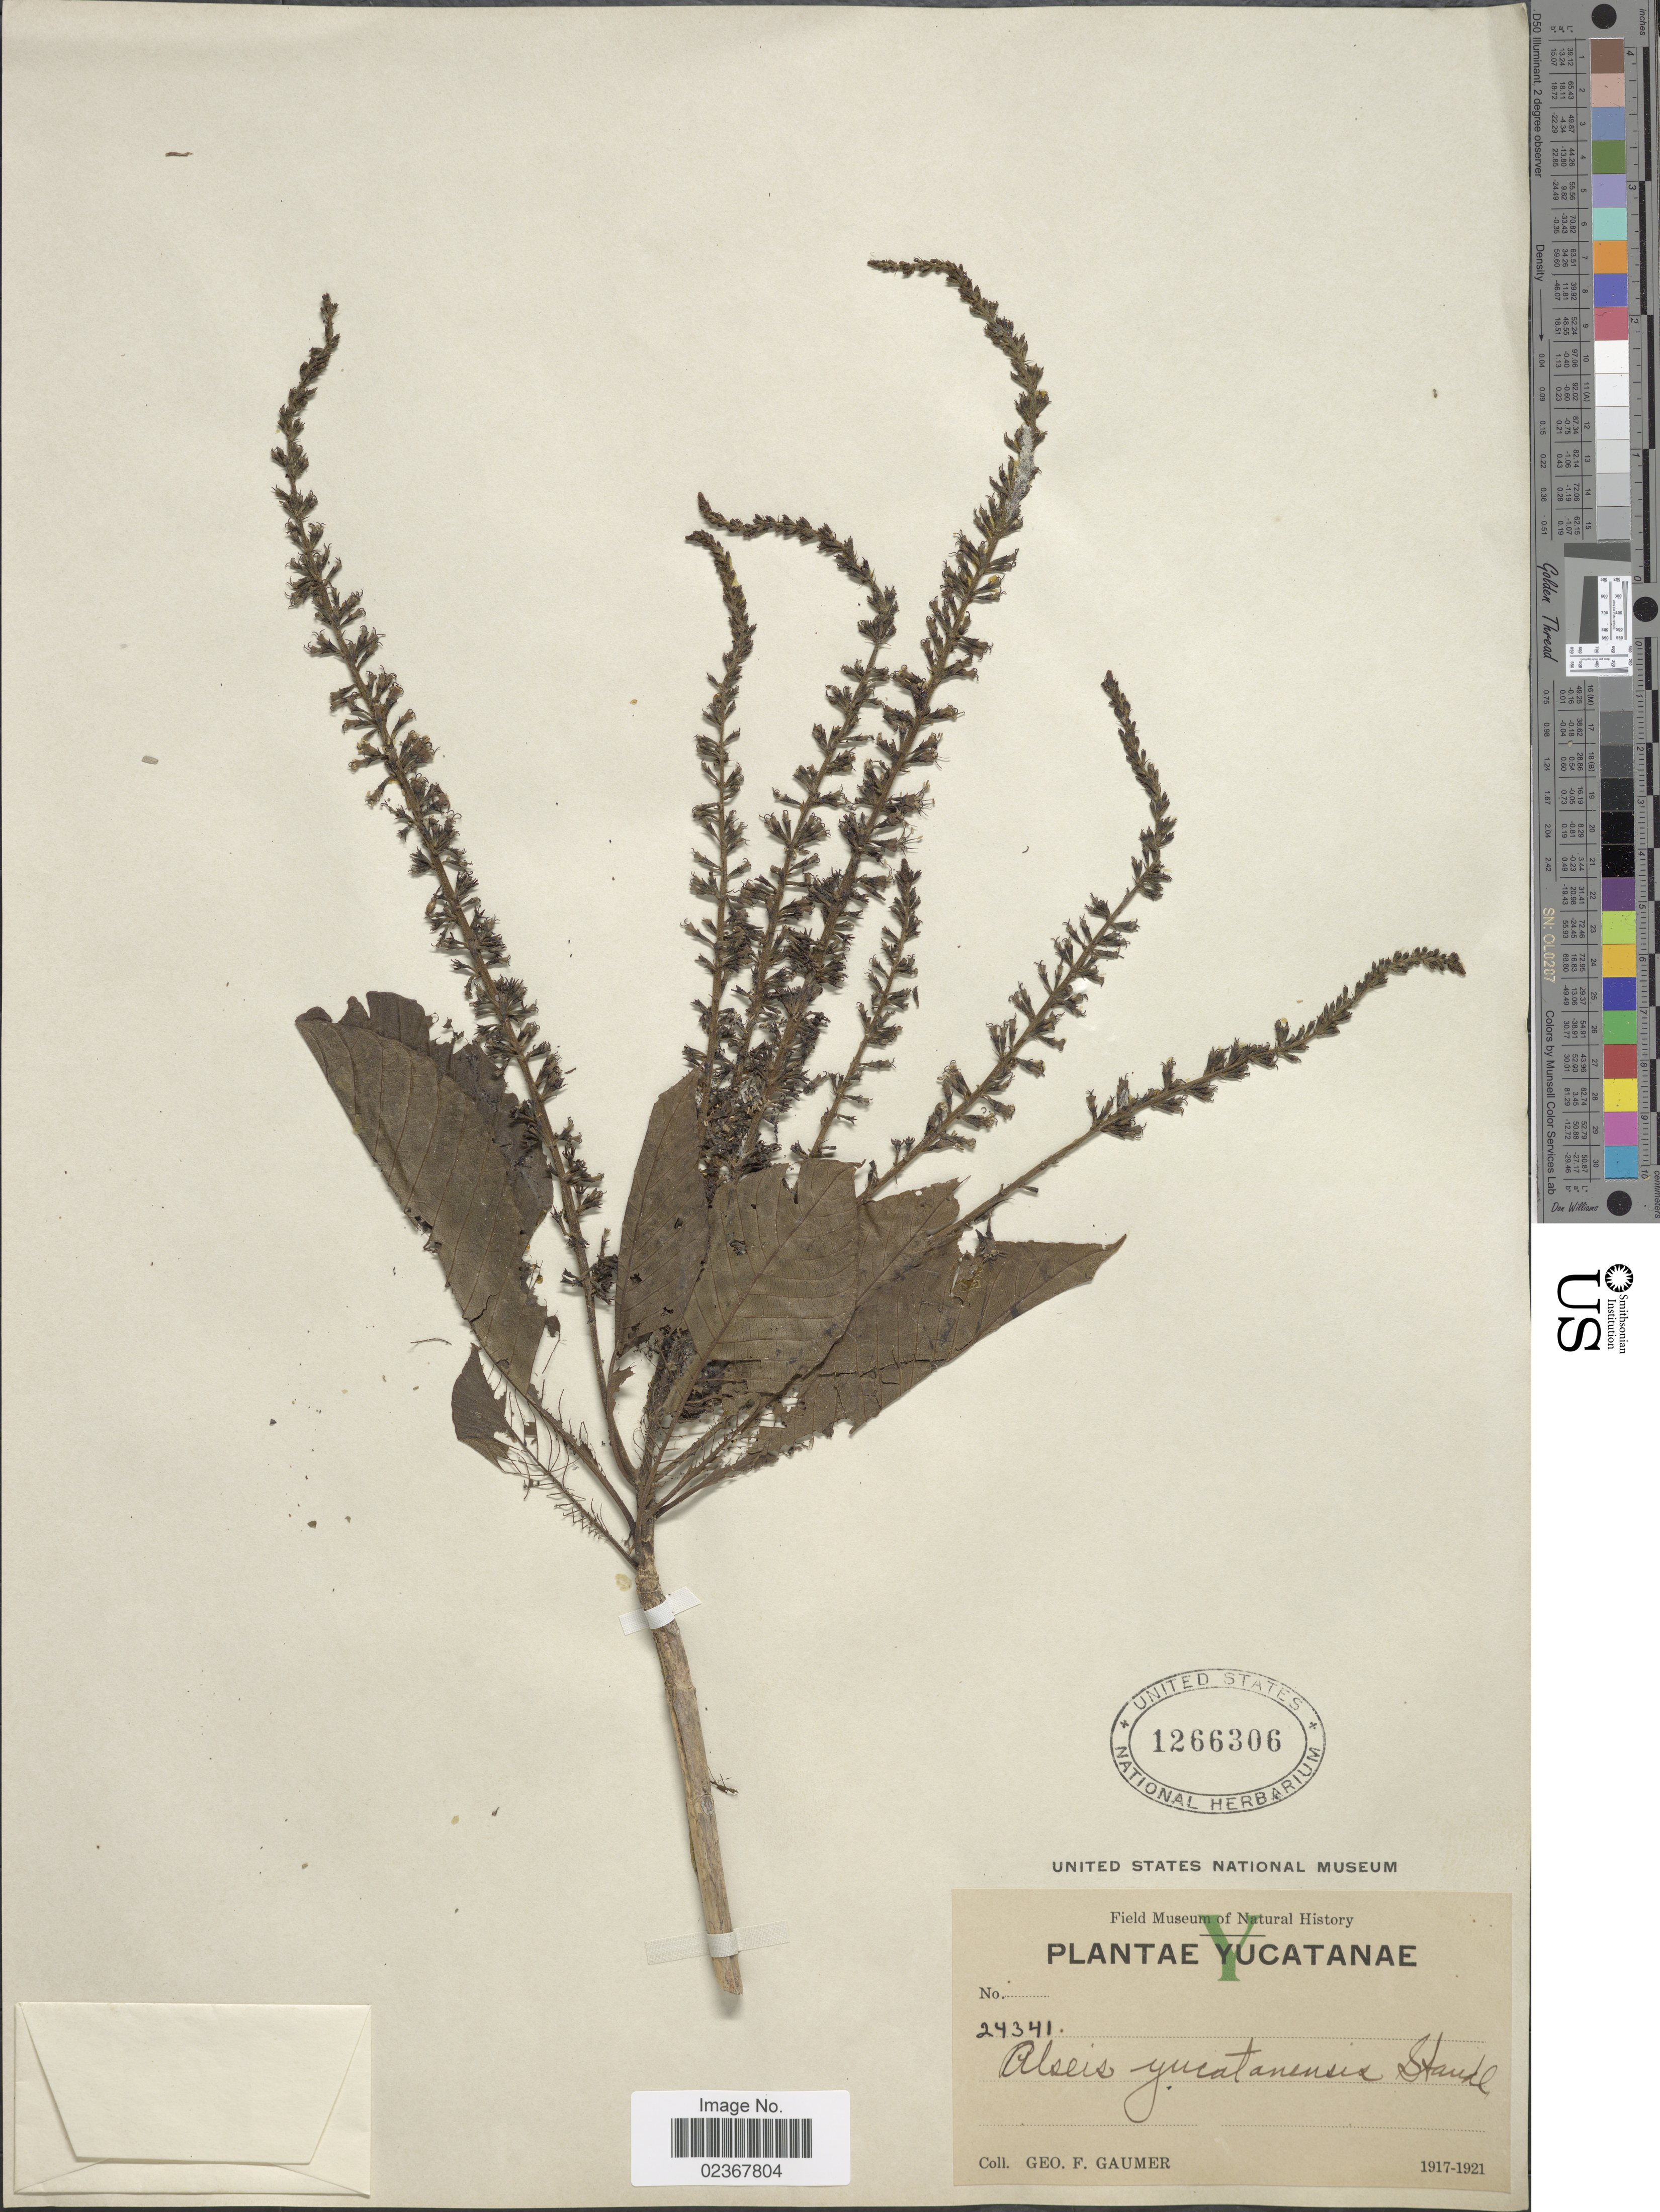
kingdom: Plantae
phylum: Tracheophyta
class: Magnoliopsida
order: Gentianales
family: Rubiaceae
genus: Alseis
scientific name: Alseis yucatanensis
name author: Standl.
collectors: G. F. Gaumer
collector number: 24341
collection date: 1917/1921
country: Mexico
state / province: Yucatán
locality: Yucatanae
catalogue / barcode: US 1266306